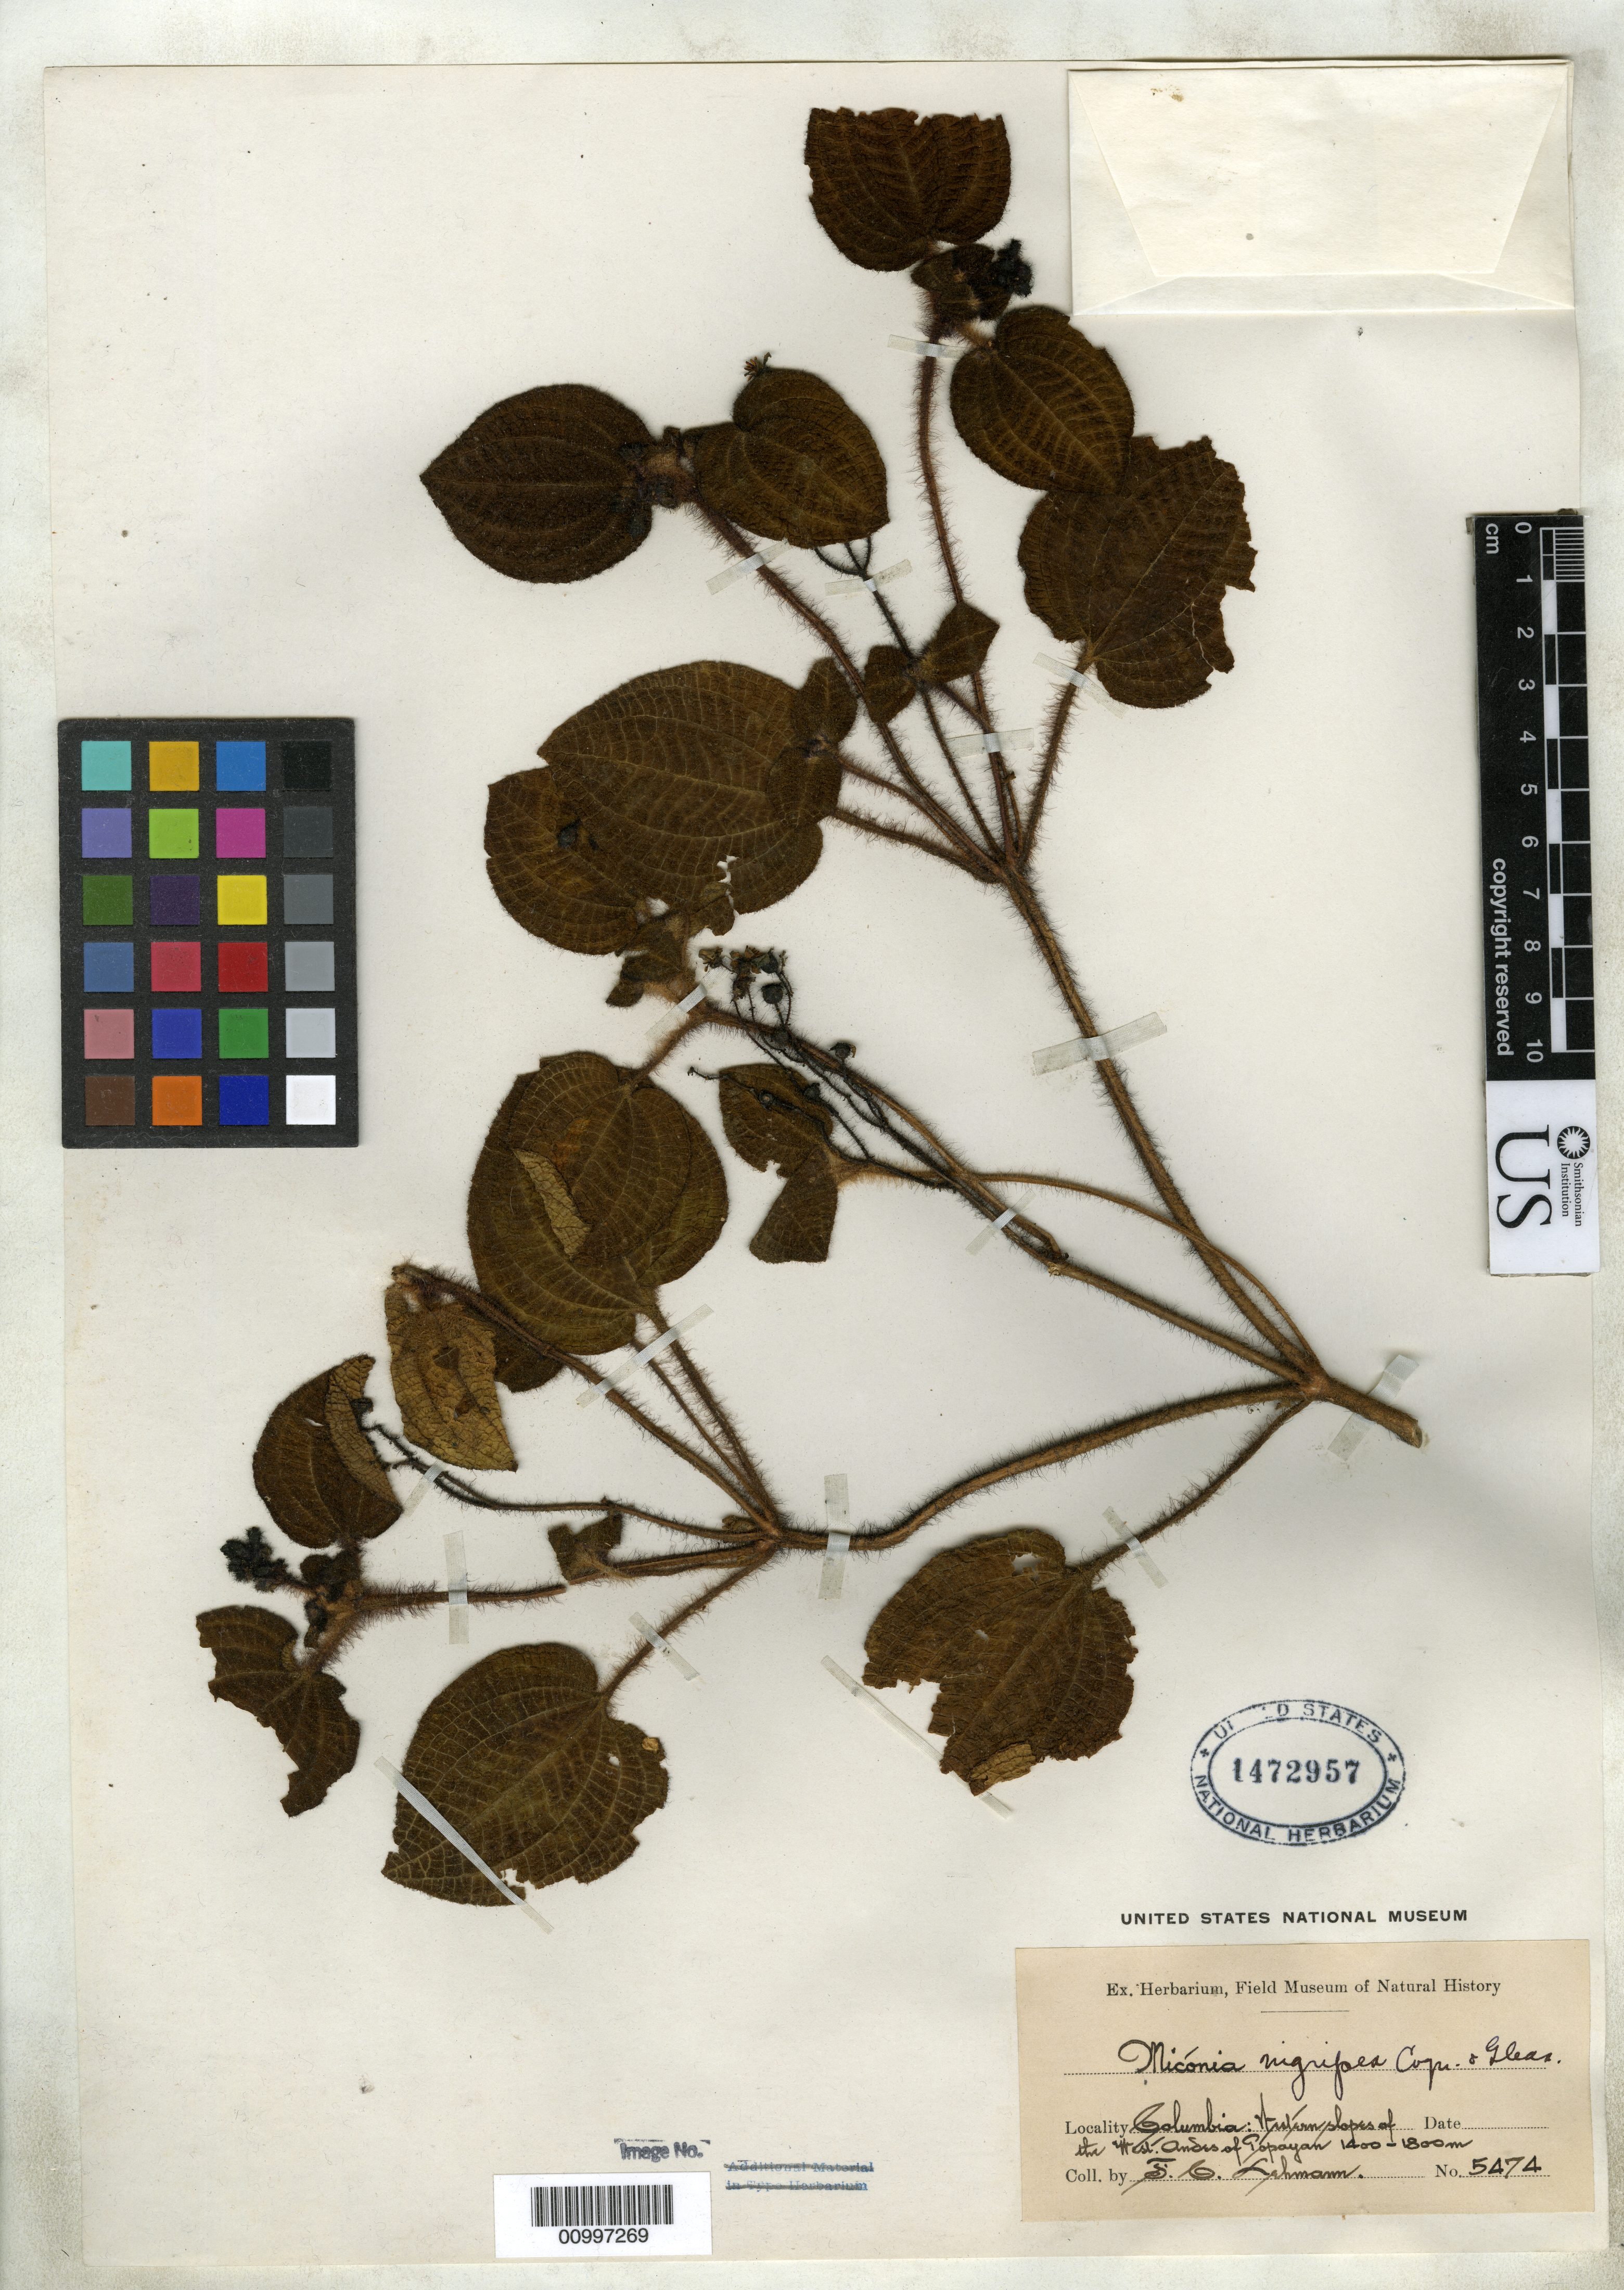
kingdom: Plantae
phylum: Tracheophyta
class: Magnoliopsida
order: Myrtales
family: Melastomataceae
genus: Miconia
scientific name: Miconia nigripes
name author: Cogn. & Gleason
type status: Isotype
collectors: F. C. Lehmann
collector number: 5474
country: Colombia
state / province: Cauca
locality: Western slopes of the west Andes of Popayan.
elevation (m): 1400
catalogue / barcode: US 1472957